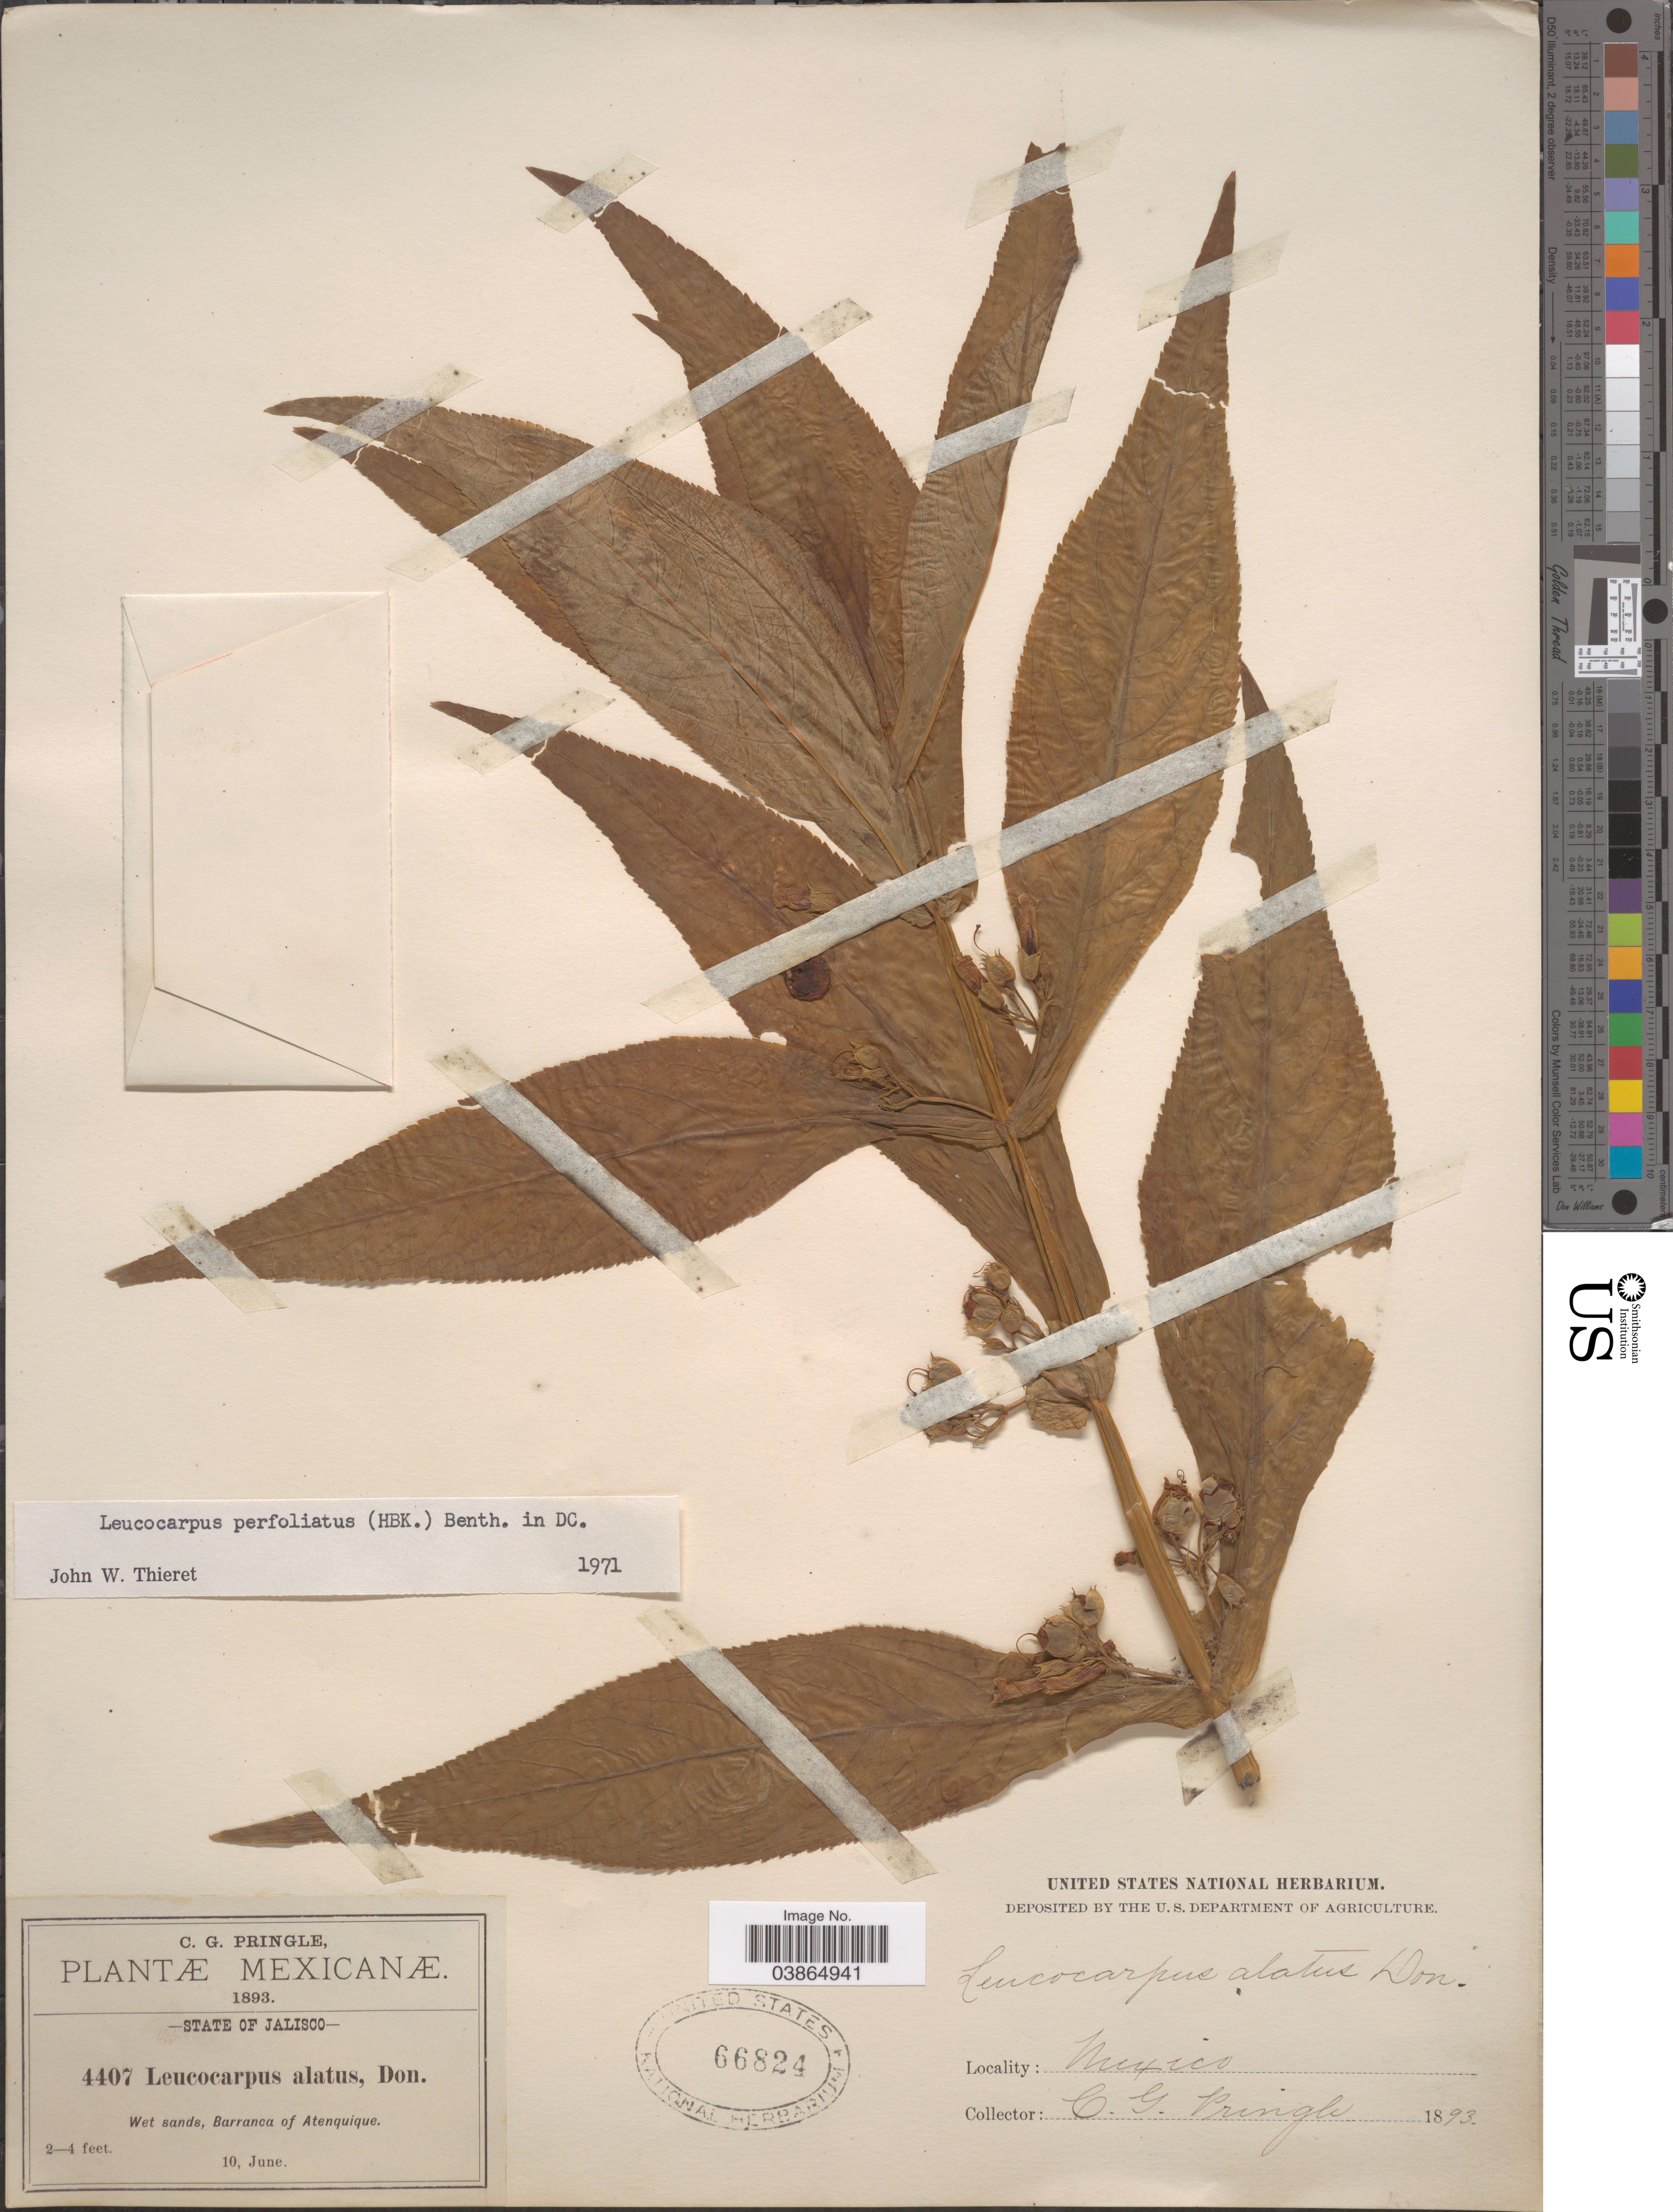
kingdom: Plantae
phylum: Tracheophyta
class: Magnoliopsida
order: Lamiales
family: Phrymaceae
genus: Leucocarpus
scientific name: Leucocarpus perfoliatus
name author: (Kunth) Benth.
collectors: C. G. Pringle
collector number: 4407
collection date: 1893-06-10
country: Mexico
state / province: Jalisco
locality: Barranca of Atenquique.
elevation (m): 1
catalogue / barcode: US 66824